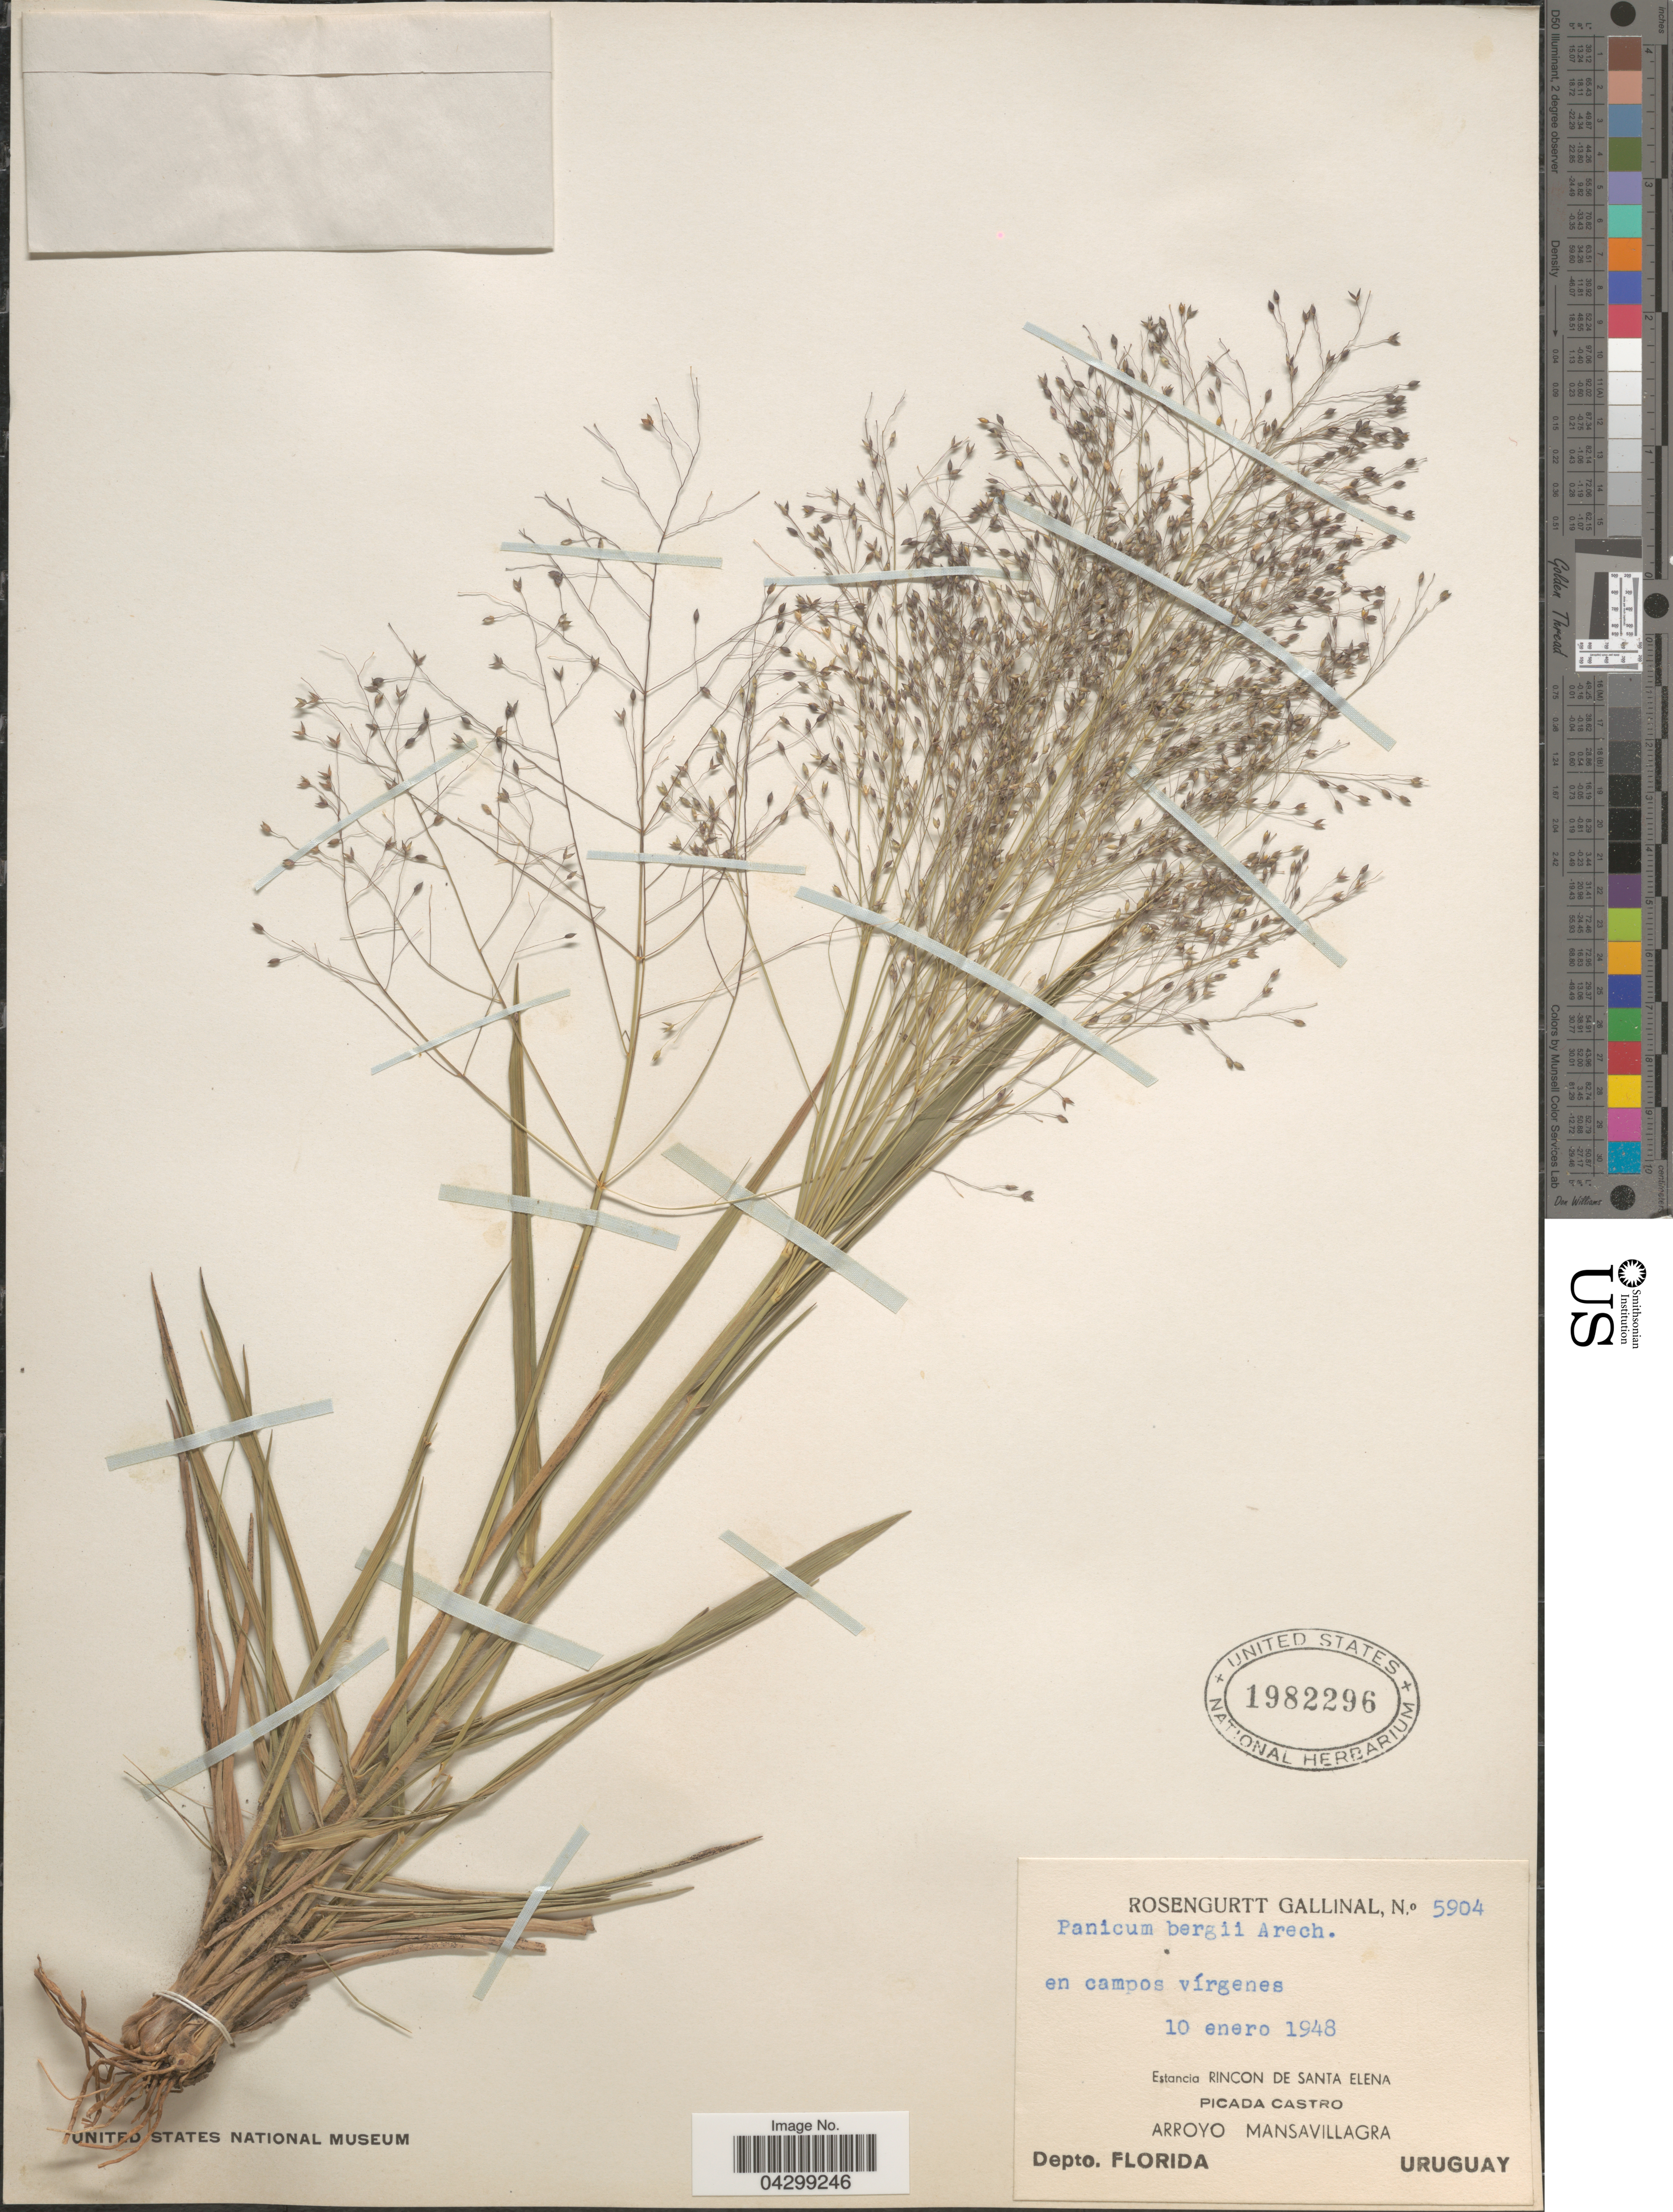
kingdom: Plantae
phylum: Tracheophyta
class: Liliopsida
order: Poales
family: Poaceae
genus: Panicum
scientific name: Panicum bergii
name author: Arechav.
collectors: R. Gallinal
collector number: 5904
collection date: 1948-01-10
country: Uruguay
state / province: Florida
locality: En campos vírgenes. Estancia Rincon de Santa Elena. Picado Castro. Arroyo Mansavillagra. Depto. Florida.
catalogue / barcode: US 1982296